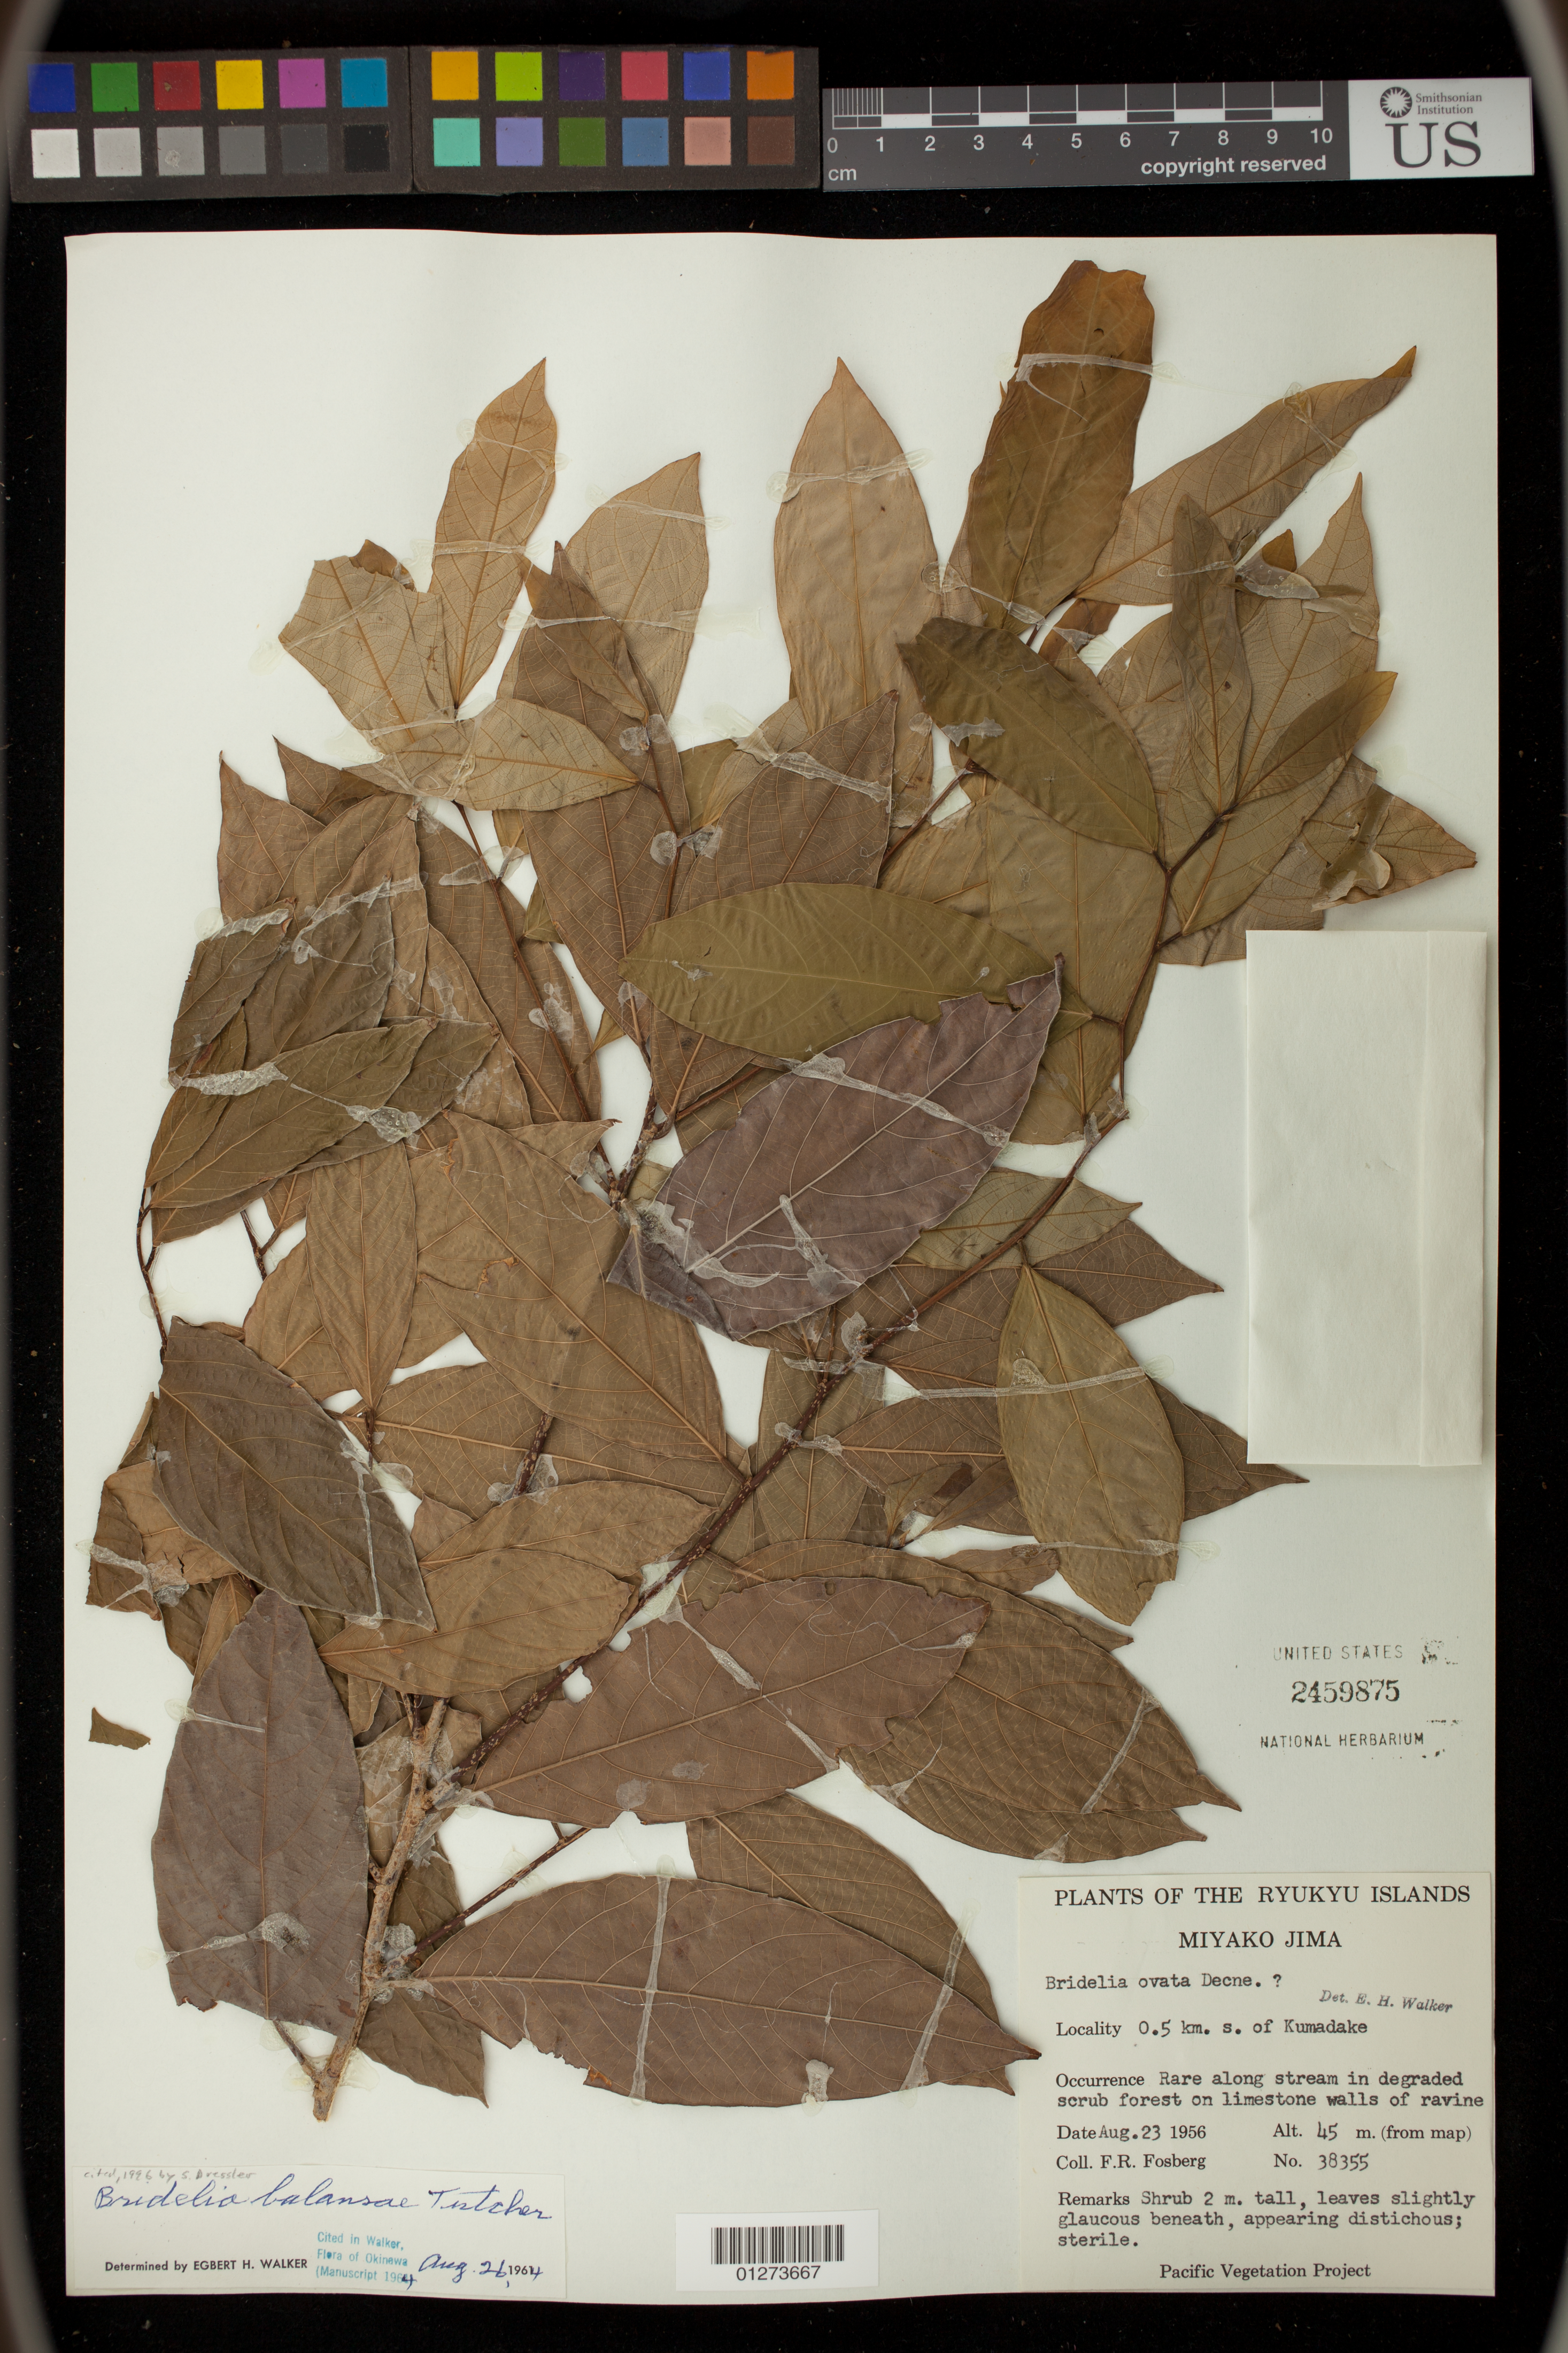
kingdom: Plantae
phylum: Tracheophyta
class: Magnoliopsida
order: Malpighiales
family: Phyllanthaceae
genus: Bridelia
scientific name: Bridelia balansae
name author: Tutcher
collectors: F. R. Fosberg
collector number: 38355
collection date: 1956-08-23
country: Japan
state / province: Miyagi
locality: Ryukyu Islands.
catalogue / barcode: US 2459875